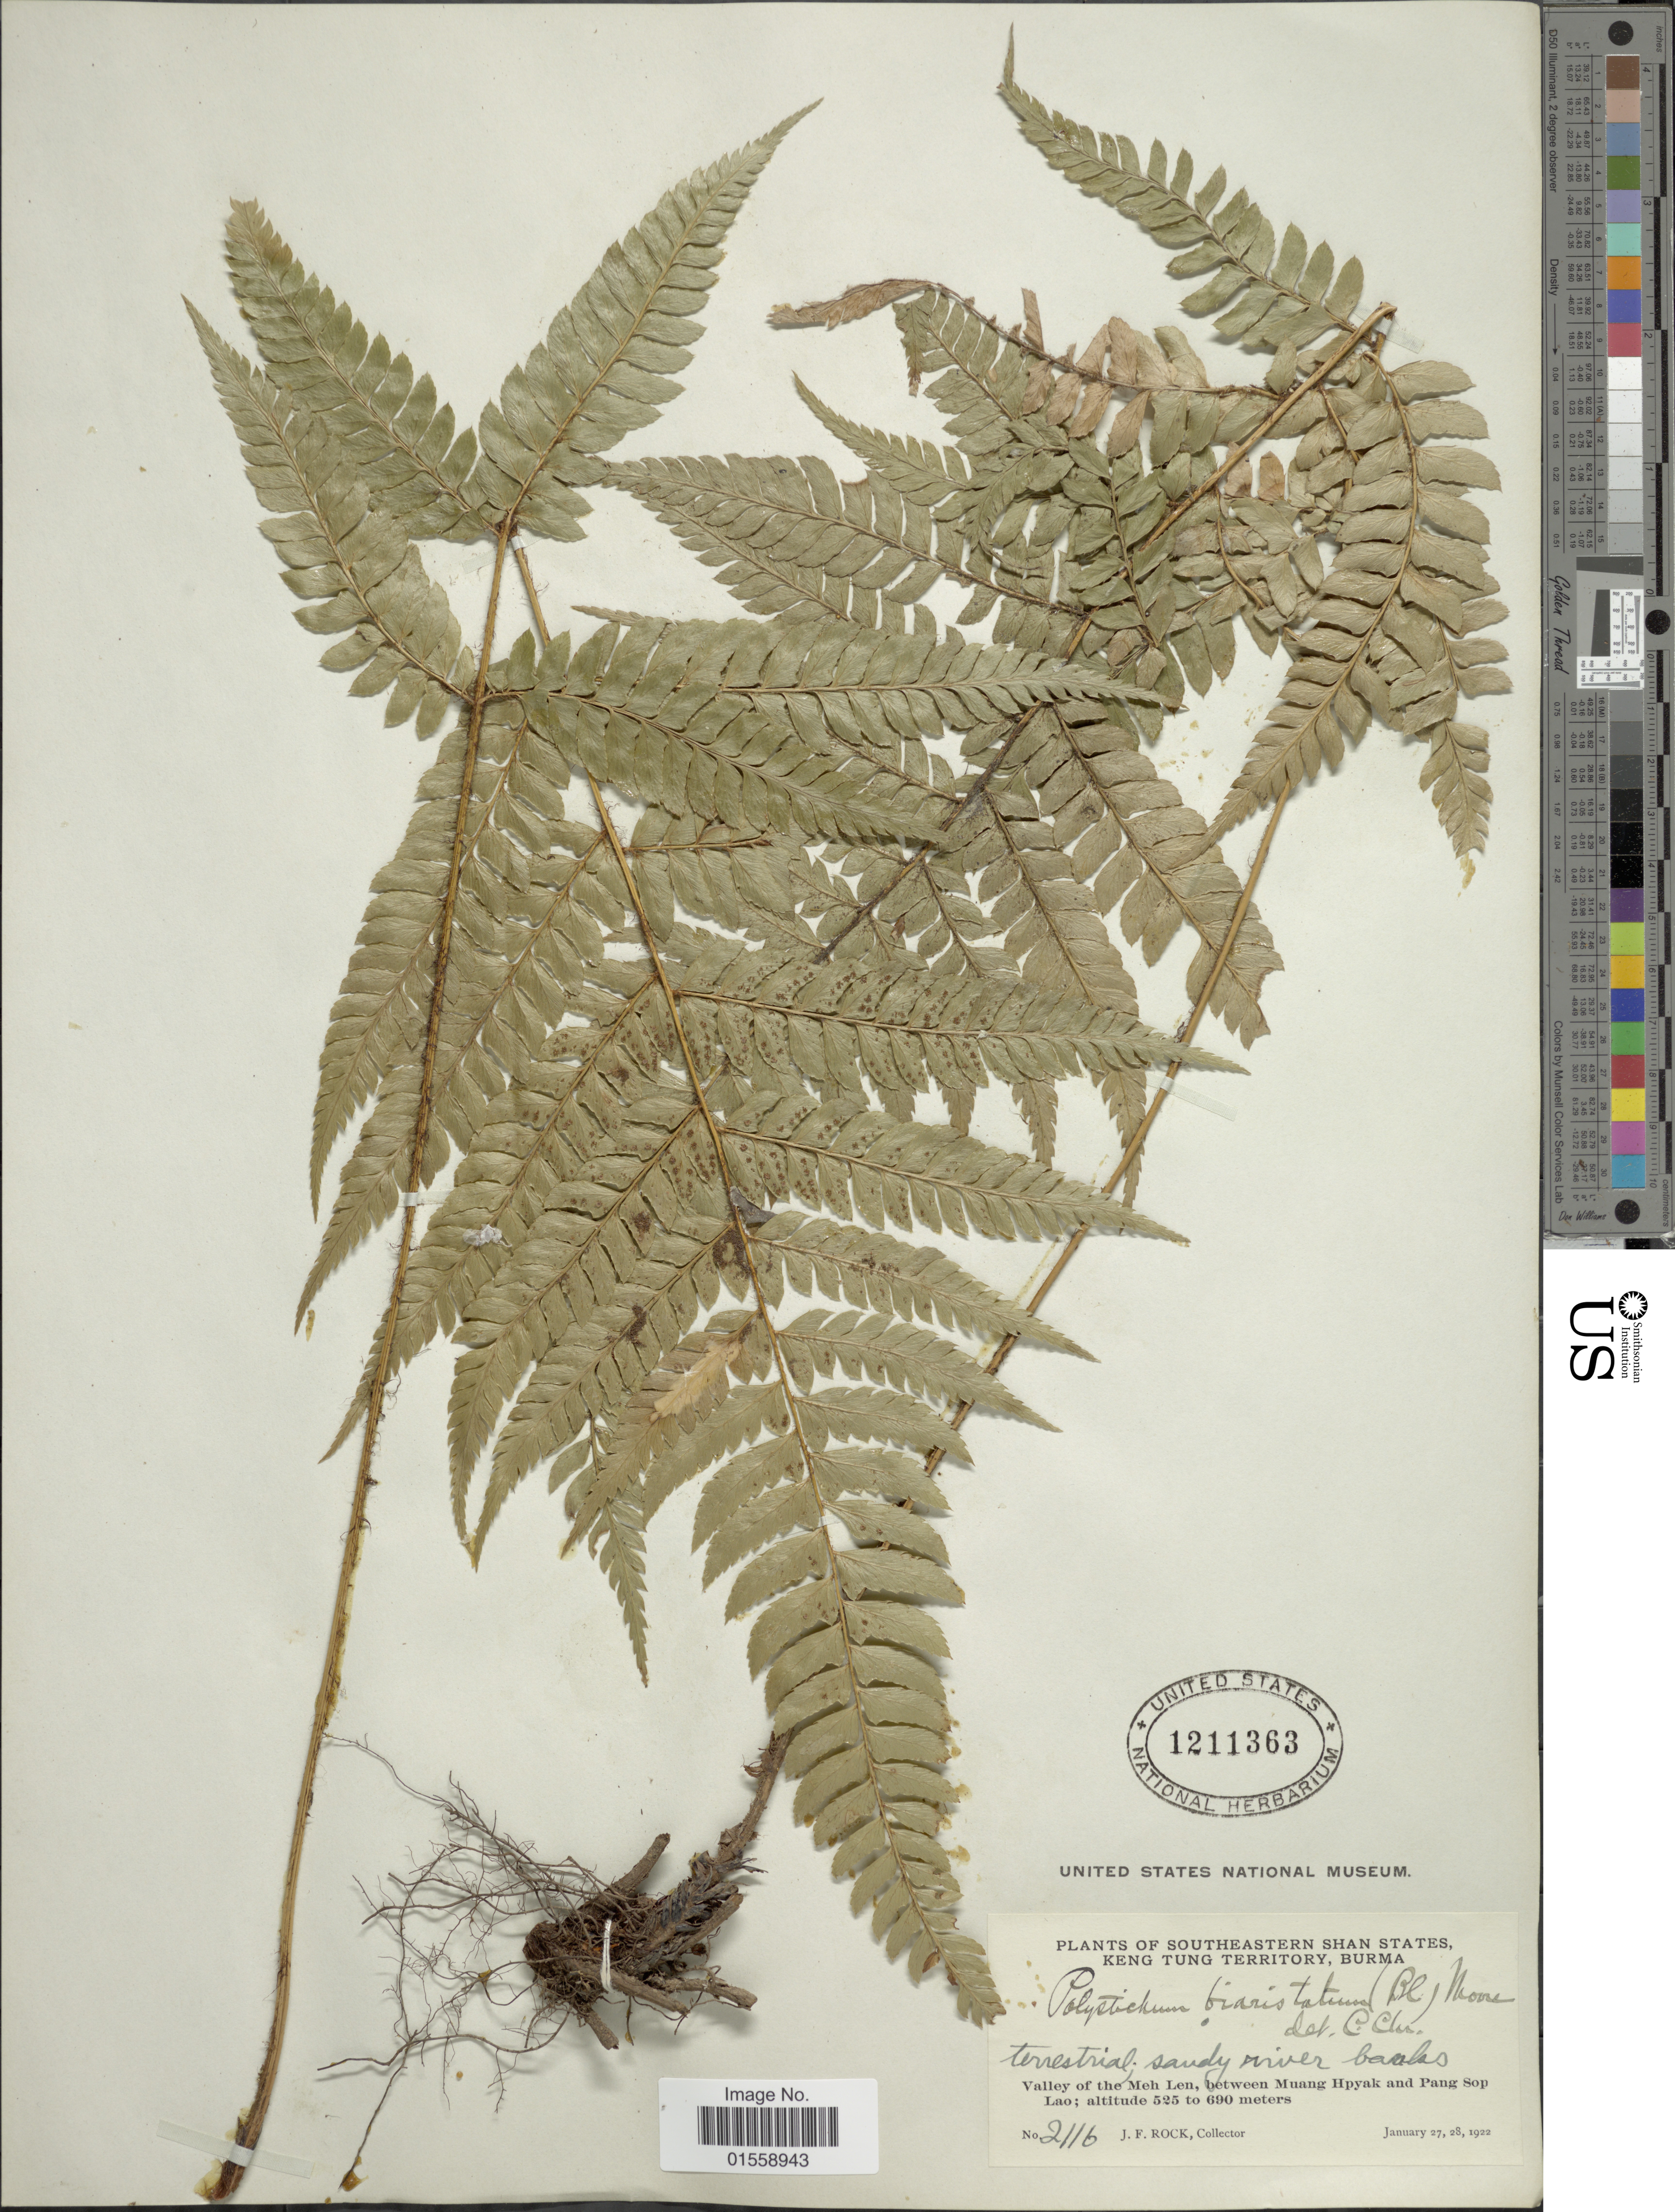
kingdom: Plantae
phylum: Tracheophyta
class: Polypodiopsida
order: Polypodiales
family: Dryopteridaceae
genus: Polystichum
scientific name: Polystichum biaristatum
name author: (Blume) T. Moore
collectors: J. Rock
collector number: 2116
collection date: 1922-01-27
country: Myanmar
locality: Southeastern Shan States, Keng Tung Territory, Burma, sandy river banks, Valley of the Meh Len, between Muang Hpyak and Pang Sop Lao.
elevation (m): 525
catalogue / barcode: US 1211363